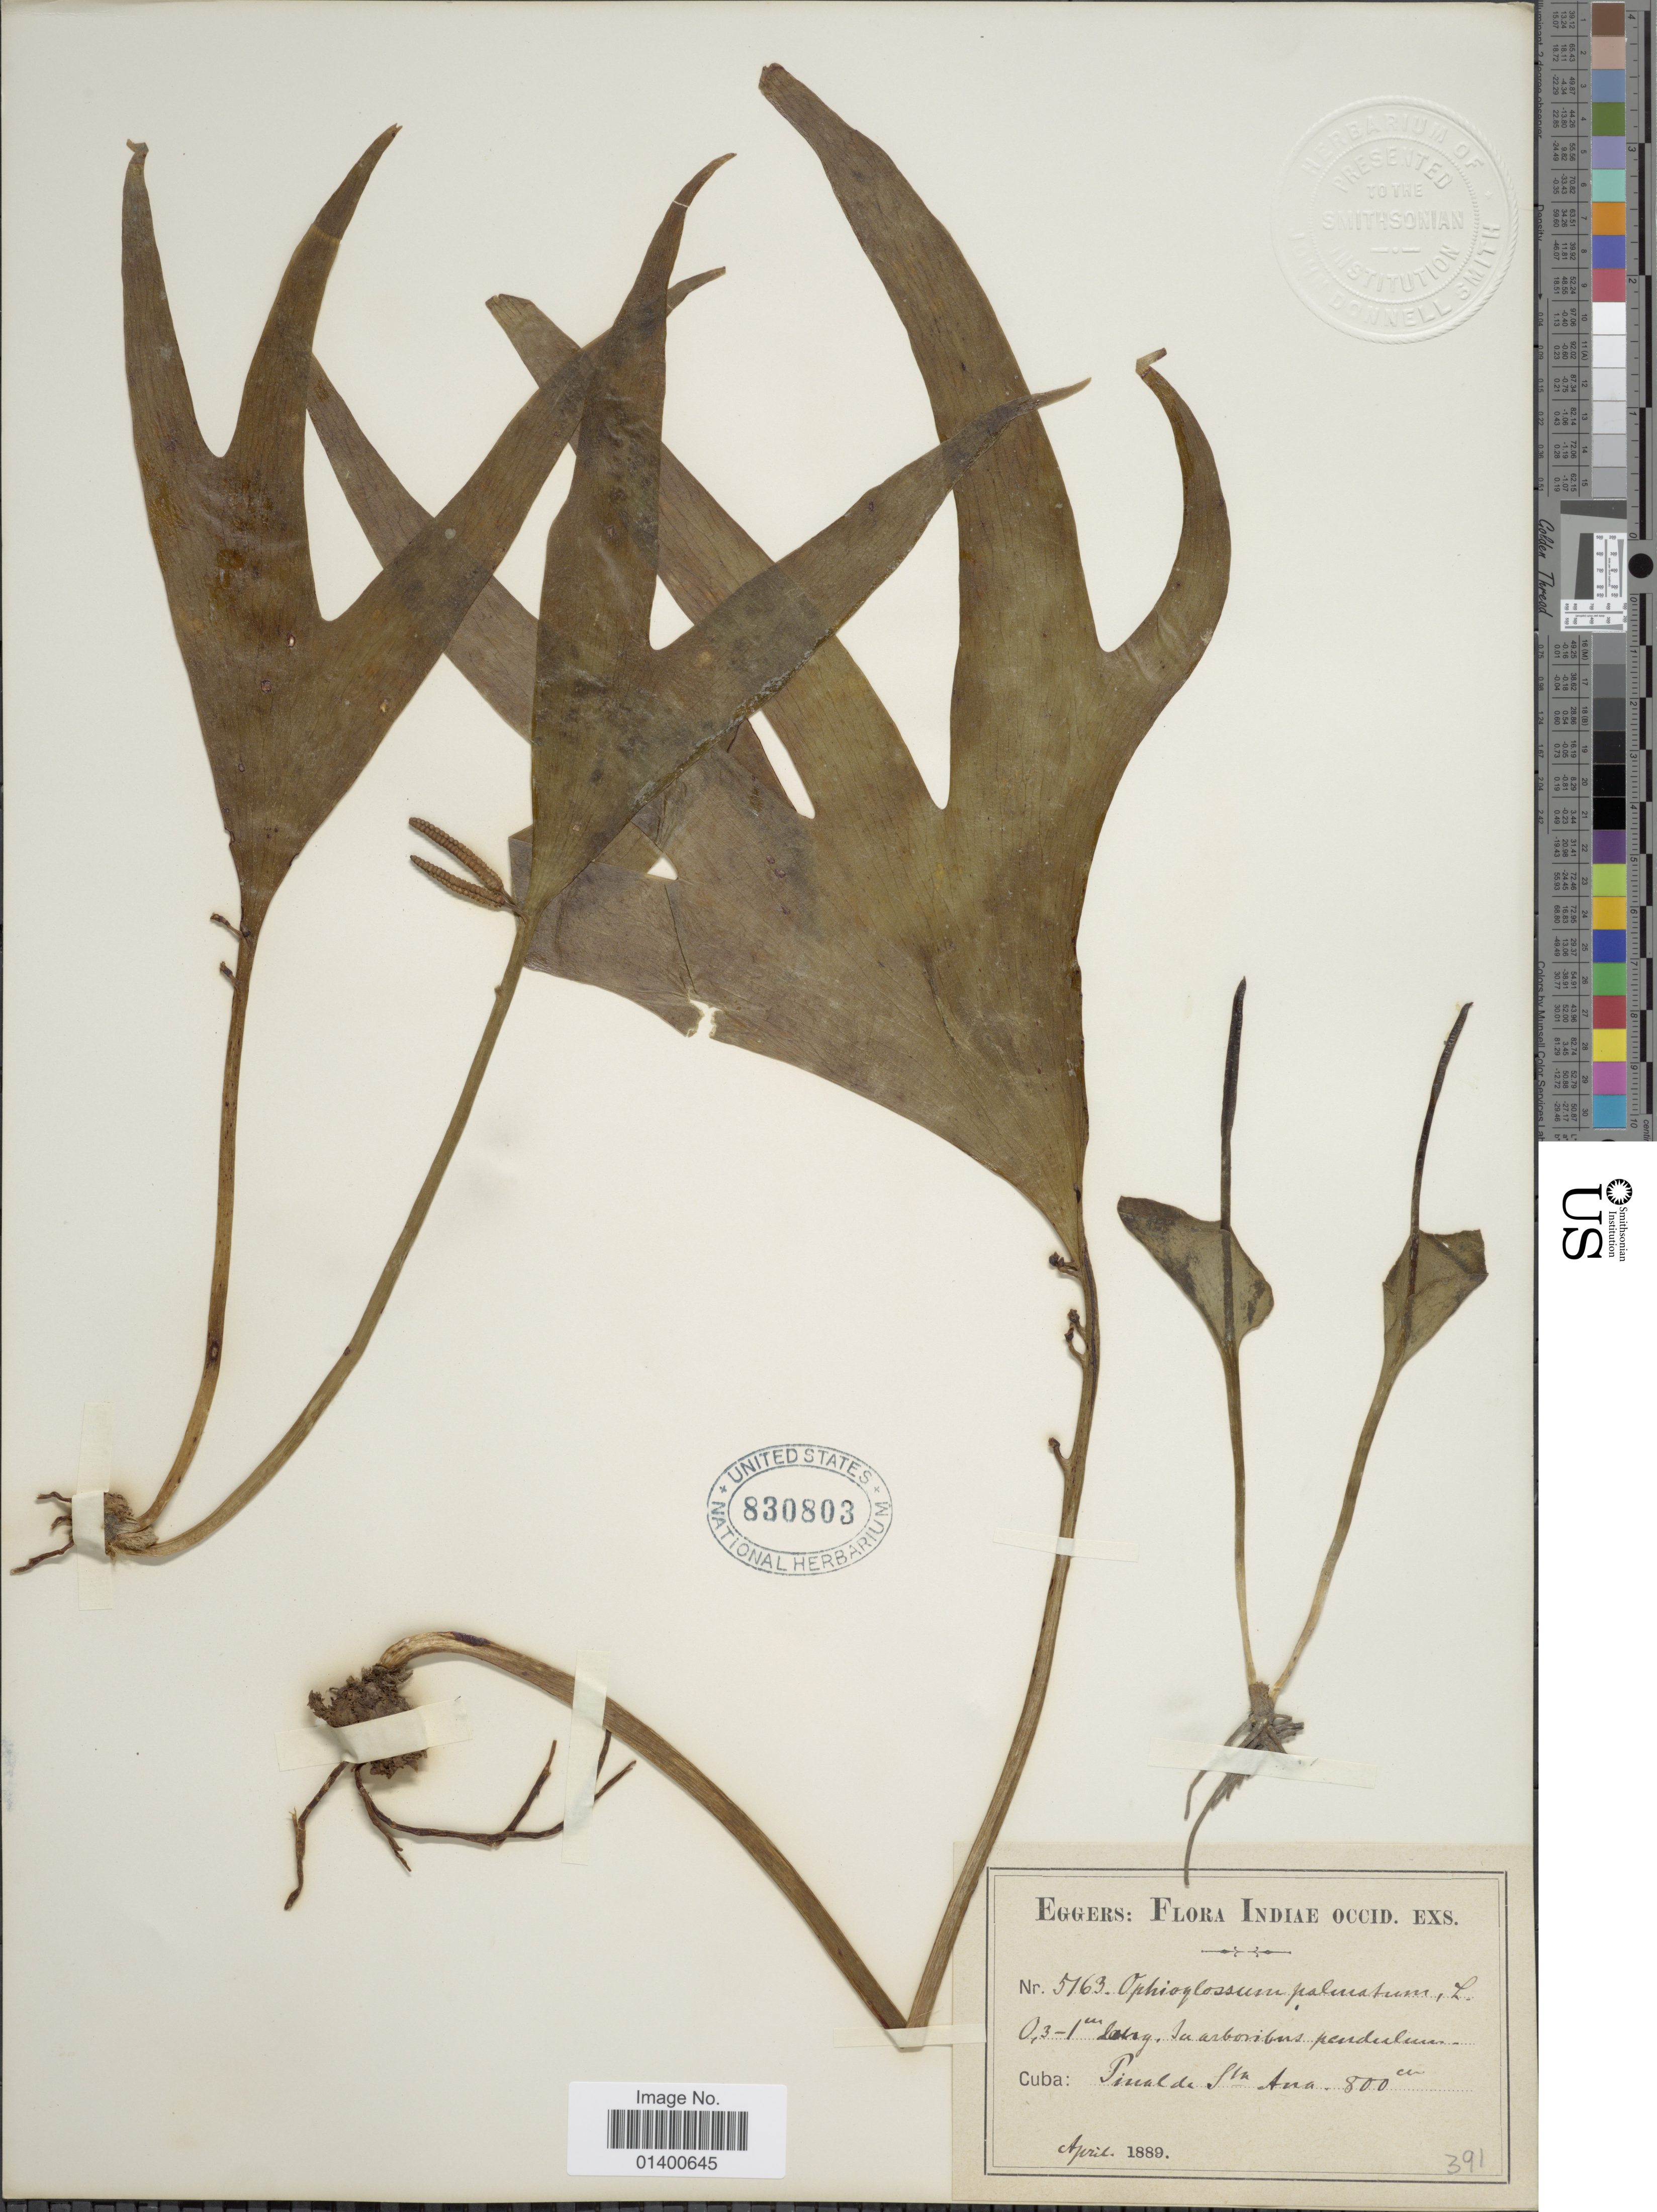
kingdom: Plantae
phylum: Tracheophyta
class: Polypodiopsida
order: Ophioglossales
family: Ophioglossaceae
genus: Cheiroglossa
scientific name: Cheiroglossa palmata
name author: (L.) C. Presl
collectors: -. Eggers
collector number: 5163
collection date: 1889-04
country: Cuba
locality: Indiae occid. Pinal de Sta Ana.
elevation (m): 800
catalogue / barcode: US 830803